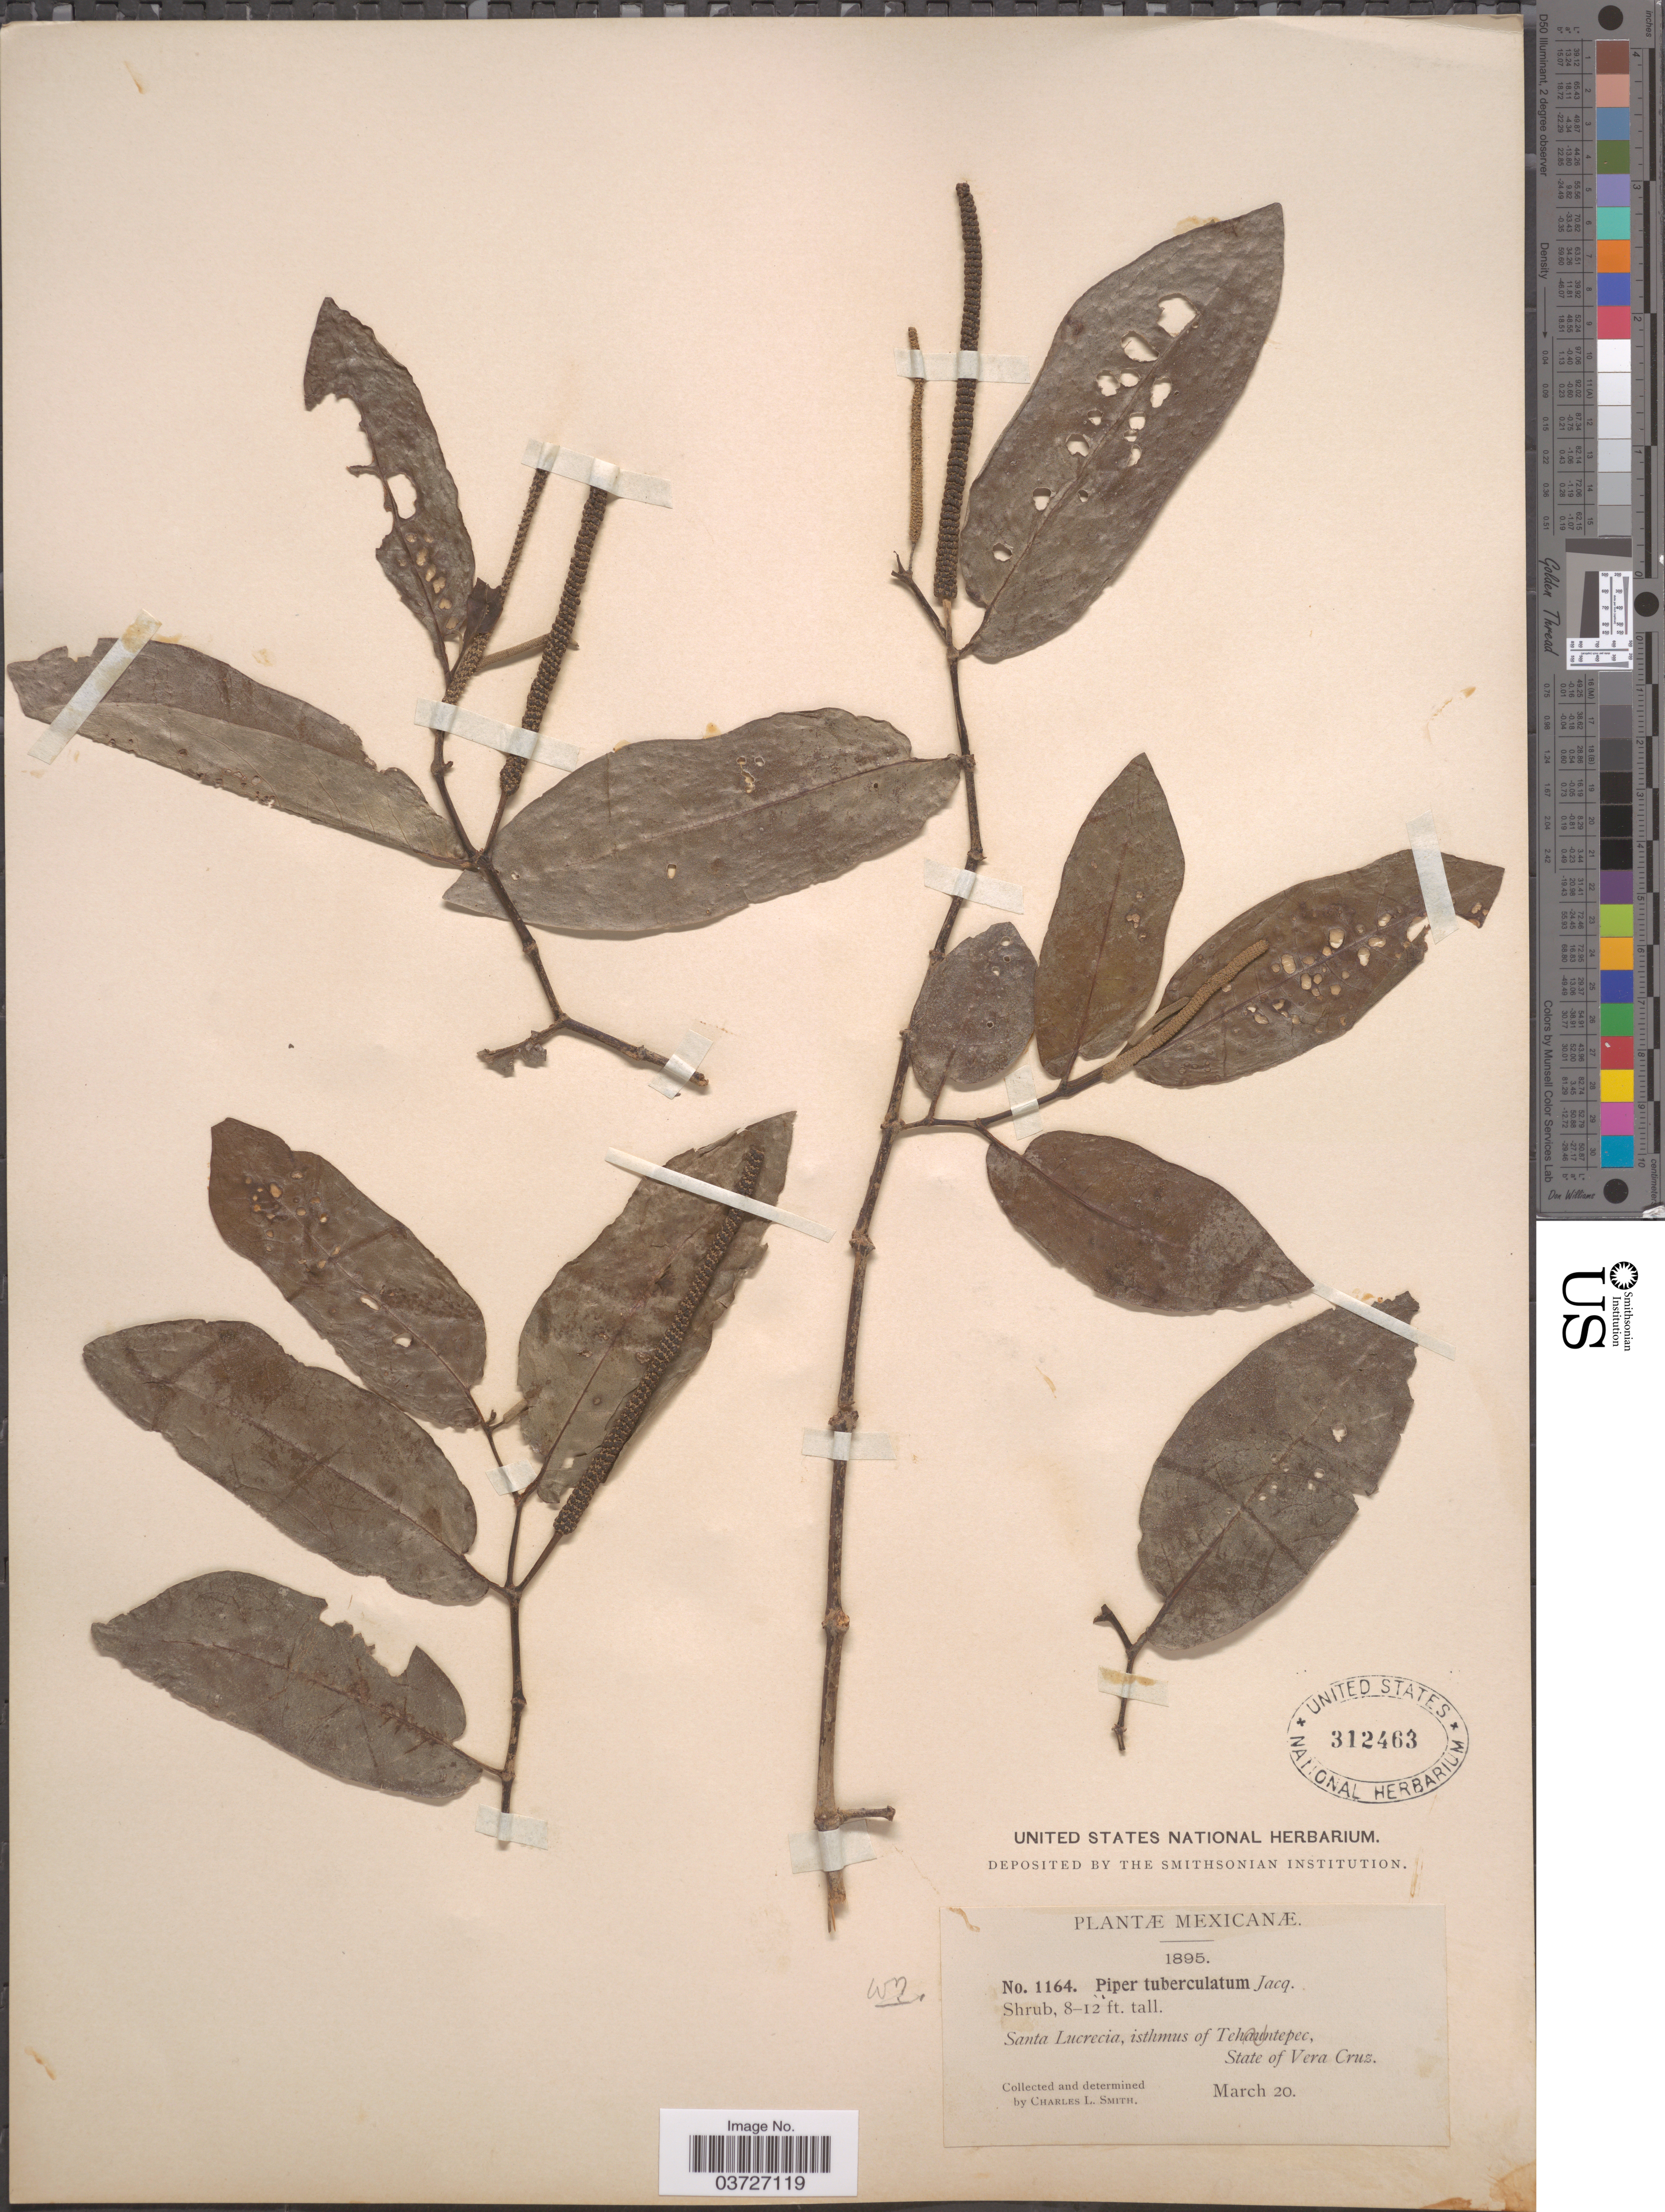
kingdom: Plantae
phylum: Tracheophyta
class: Magnoliopsida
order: Piperales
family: Piperaceae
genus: Piper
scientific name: Piper tuberculatum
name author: Jacq.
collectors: C. L. Smith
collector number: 1164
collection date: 1895-03-20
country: Mexico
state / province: Veracruz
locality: Santa Lucrecia, isthmus of Tehuantepec. State of Vera Cruz.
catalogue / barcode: US 312463